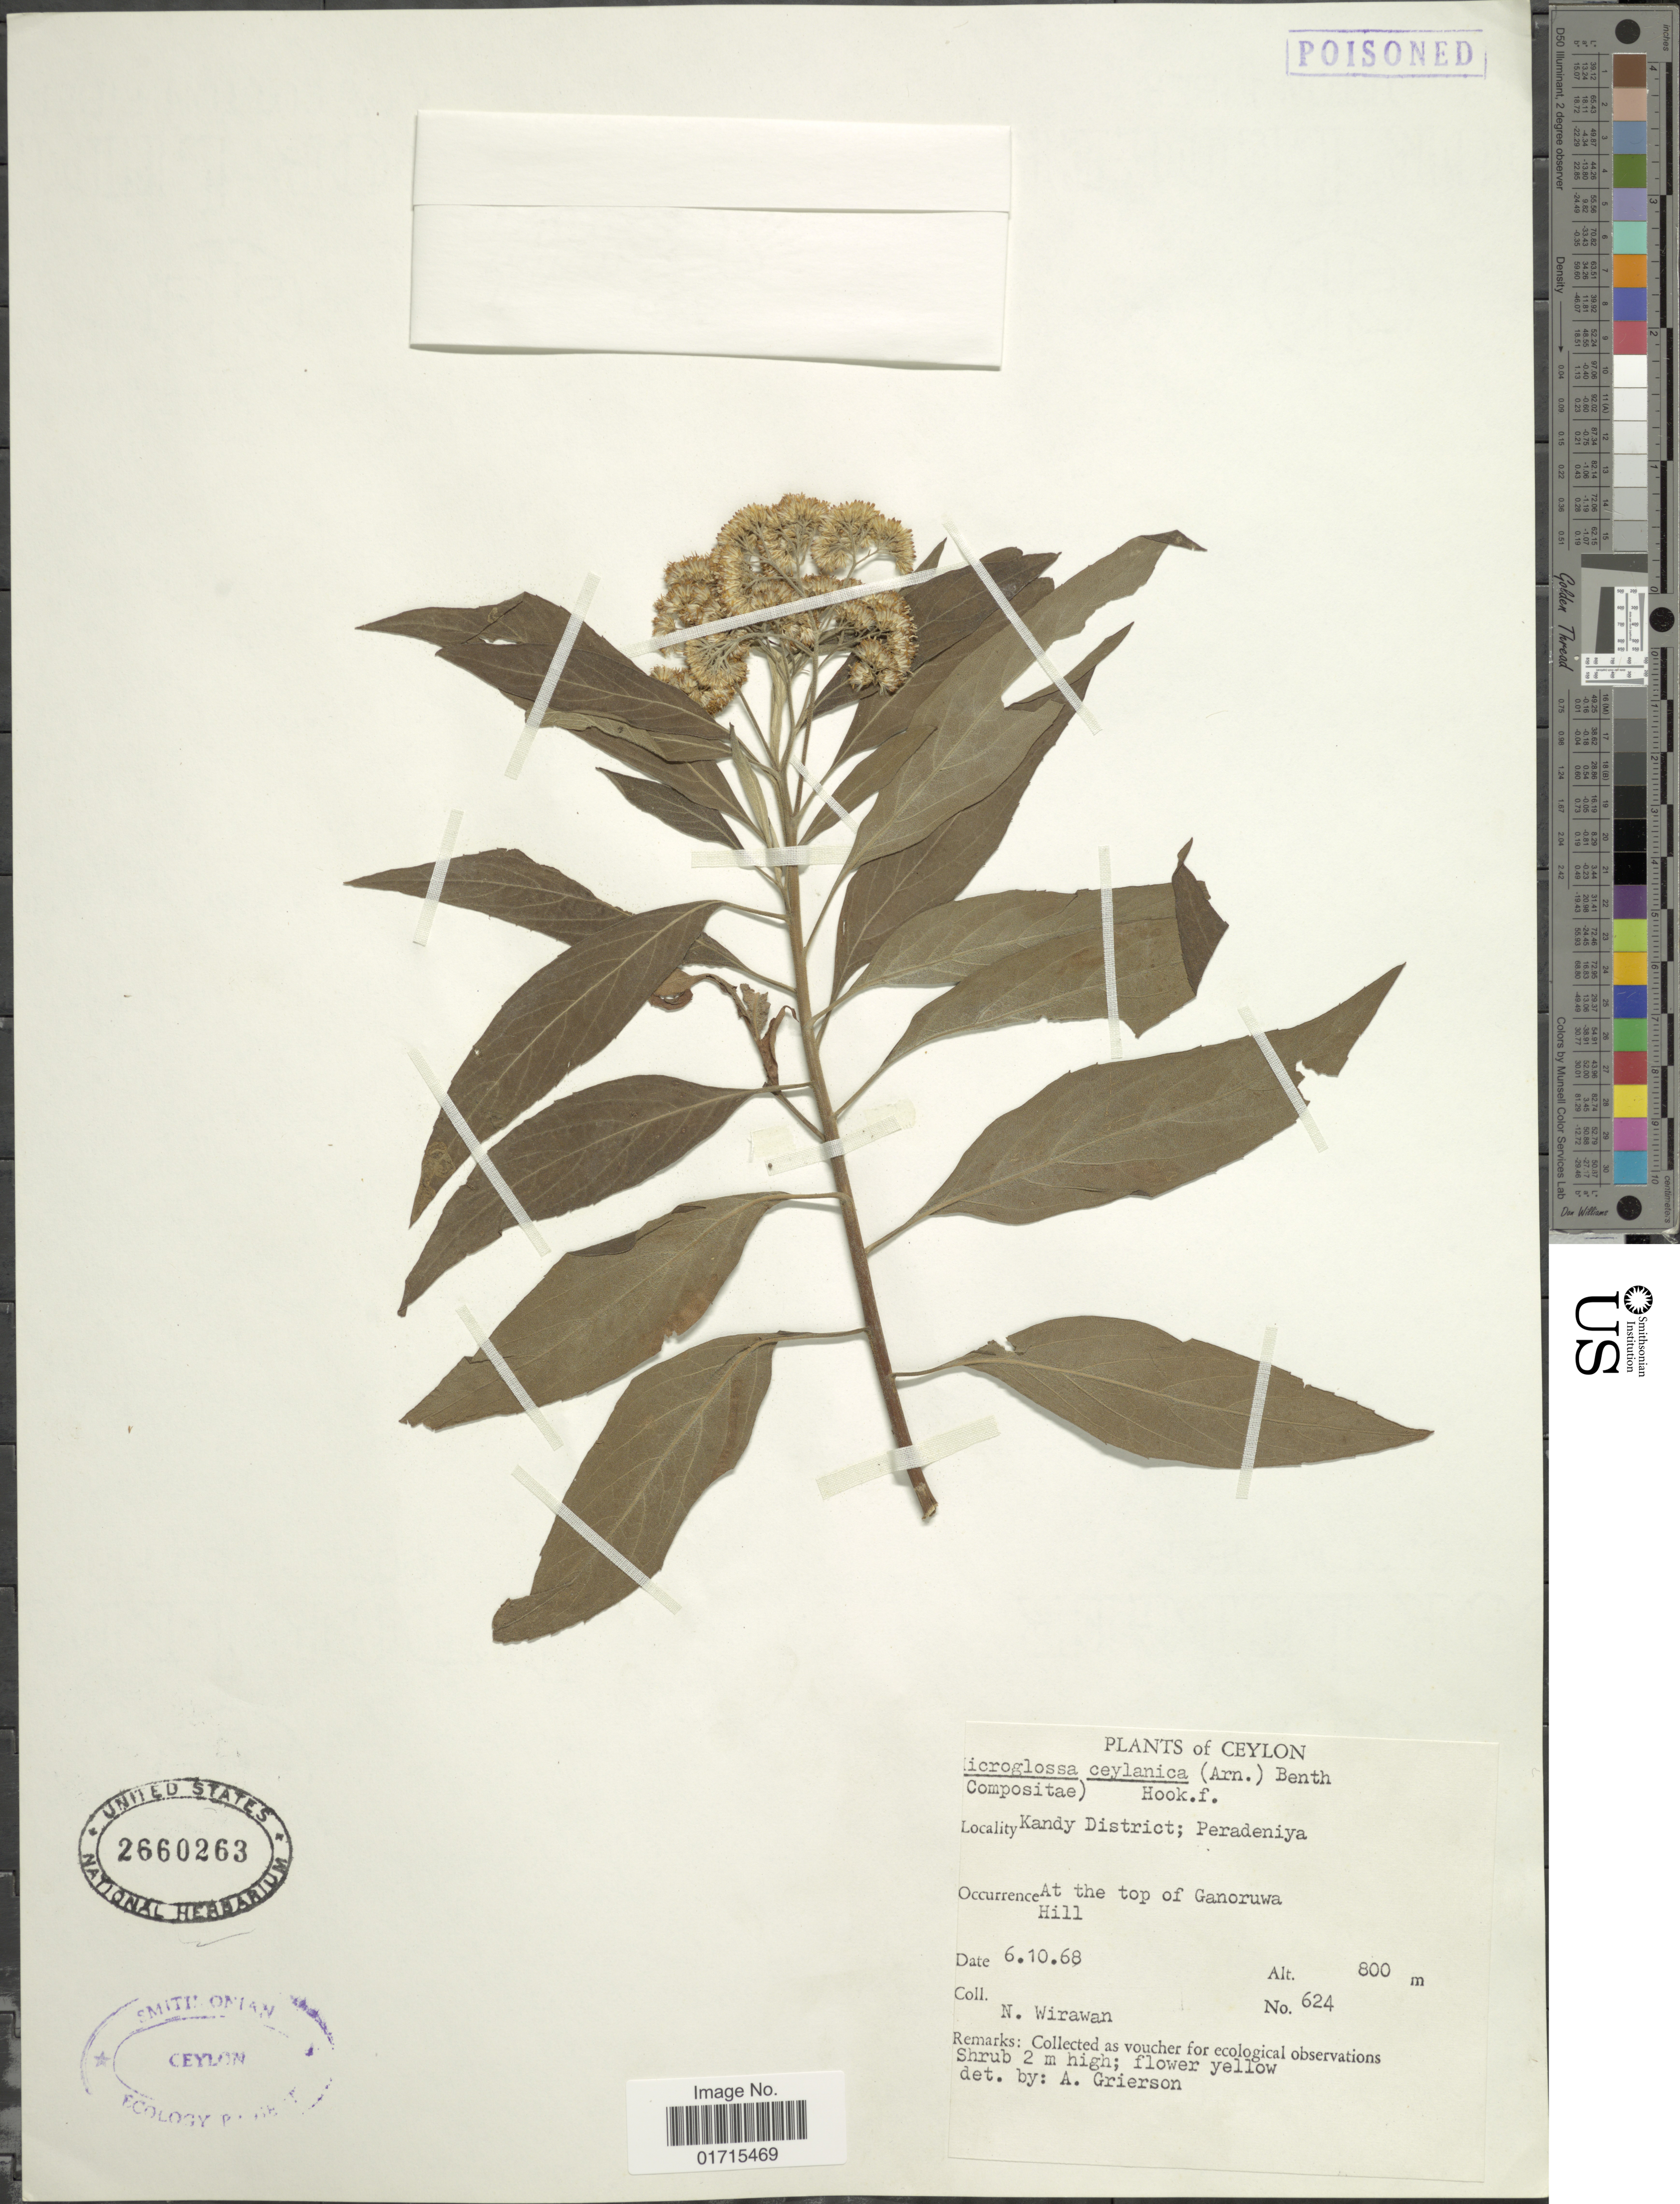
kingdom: Plantae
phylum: Tracheophyta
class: Magnoliopsida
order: Asterales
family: Asteraceae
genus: Microglossa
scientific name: Microglossa ceylanica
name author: (Arn.) Benth. & Hook. f.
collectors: N. Wirawan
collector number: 624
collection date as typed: Transcribed d/m/y: 6/10/68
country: Sri Lanka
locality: Ceylon. Kandy District; Peradeniya. At the top of Ganoruwa Hill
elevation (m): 800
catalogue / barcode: US 2660263